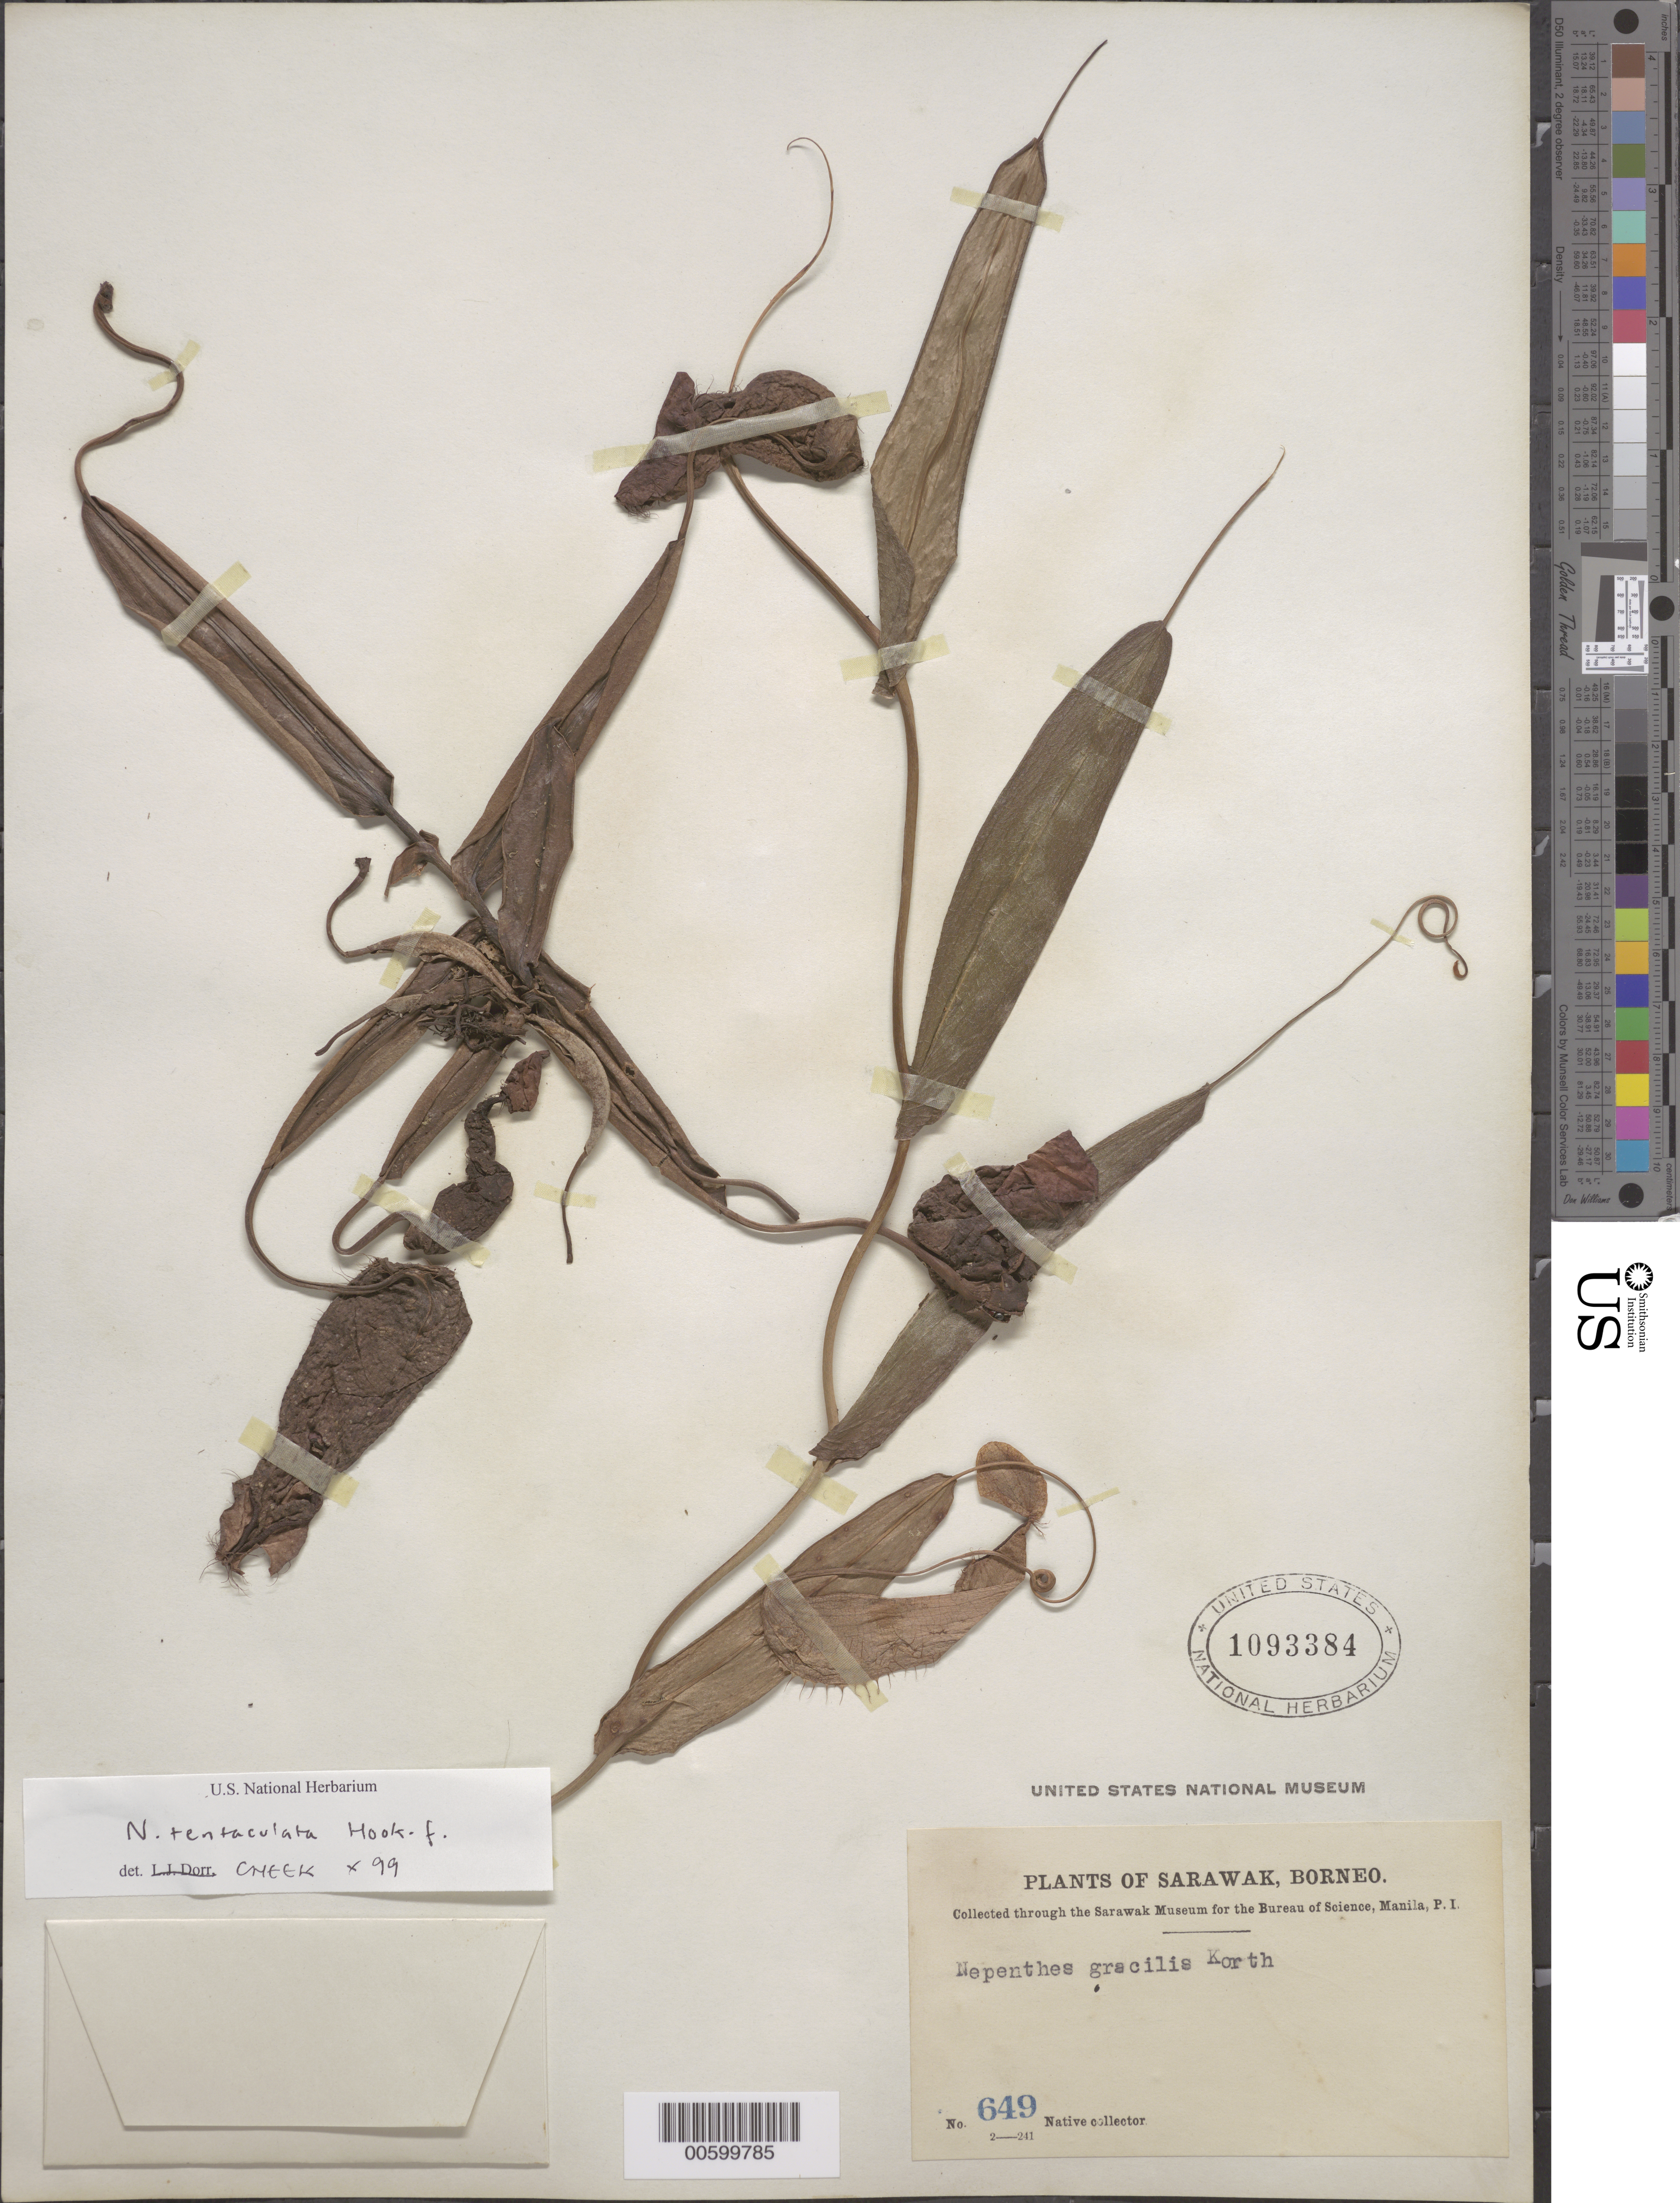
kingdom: Plantae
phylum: Tracheophyta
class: Magnoliopsida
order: Caryophyllales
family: Nepenthaceae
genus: Nepenthes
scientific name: Nepenthes tentaculata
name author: Hook. f.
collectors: Native collector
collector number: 649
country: Malaysia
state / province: Sarawak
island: Borneo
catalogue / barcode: US 1093384